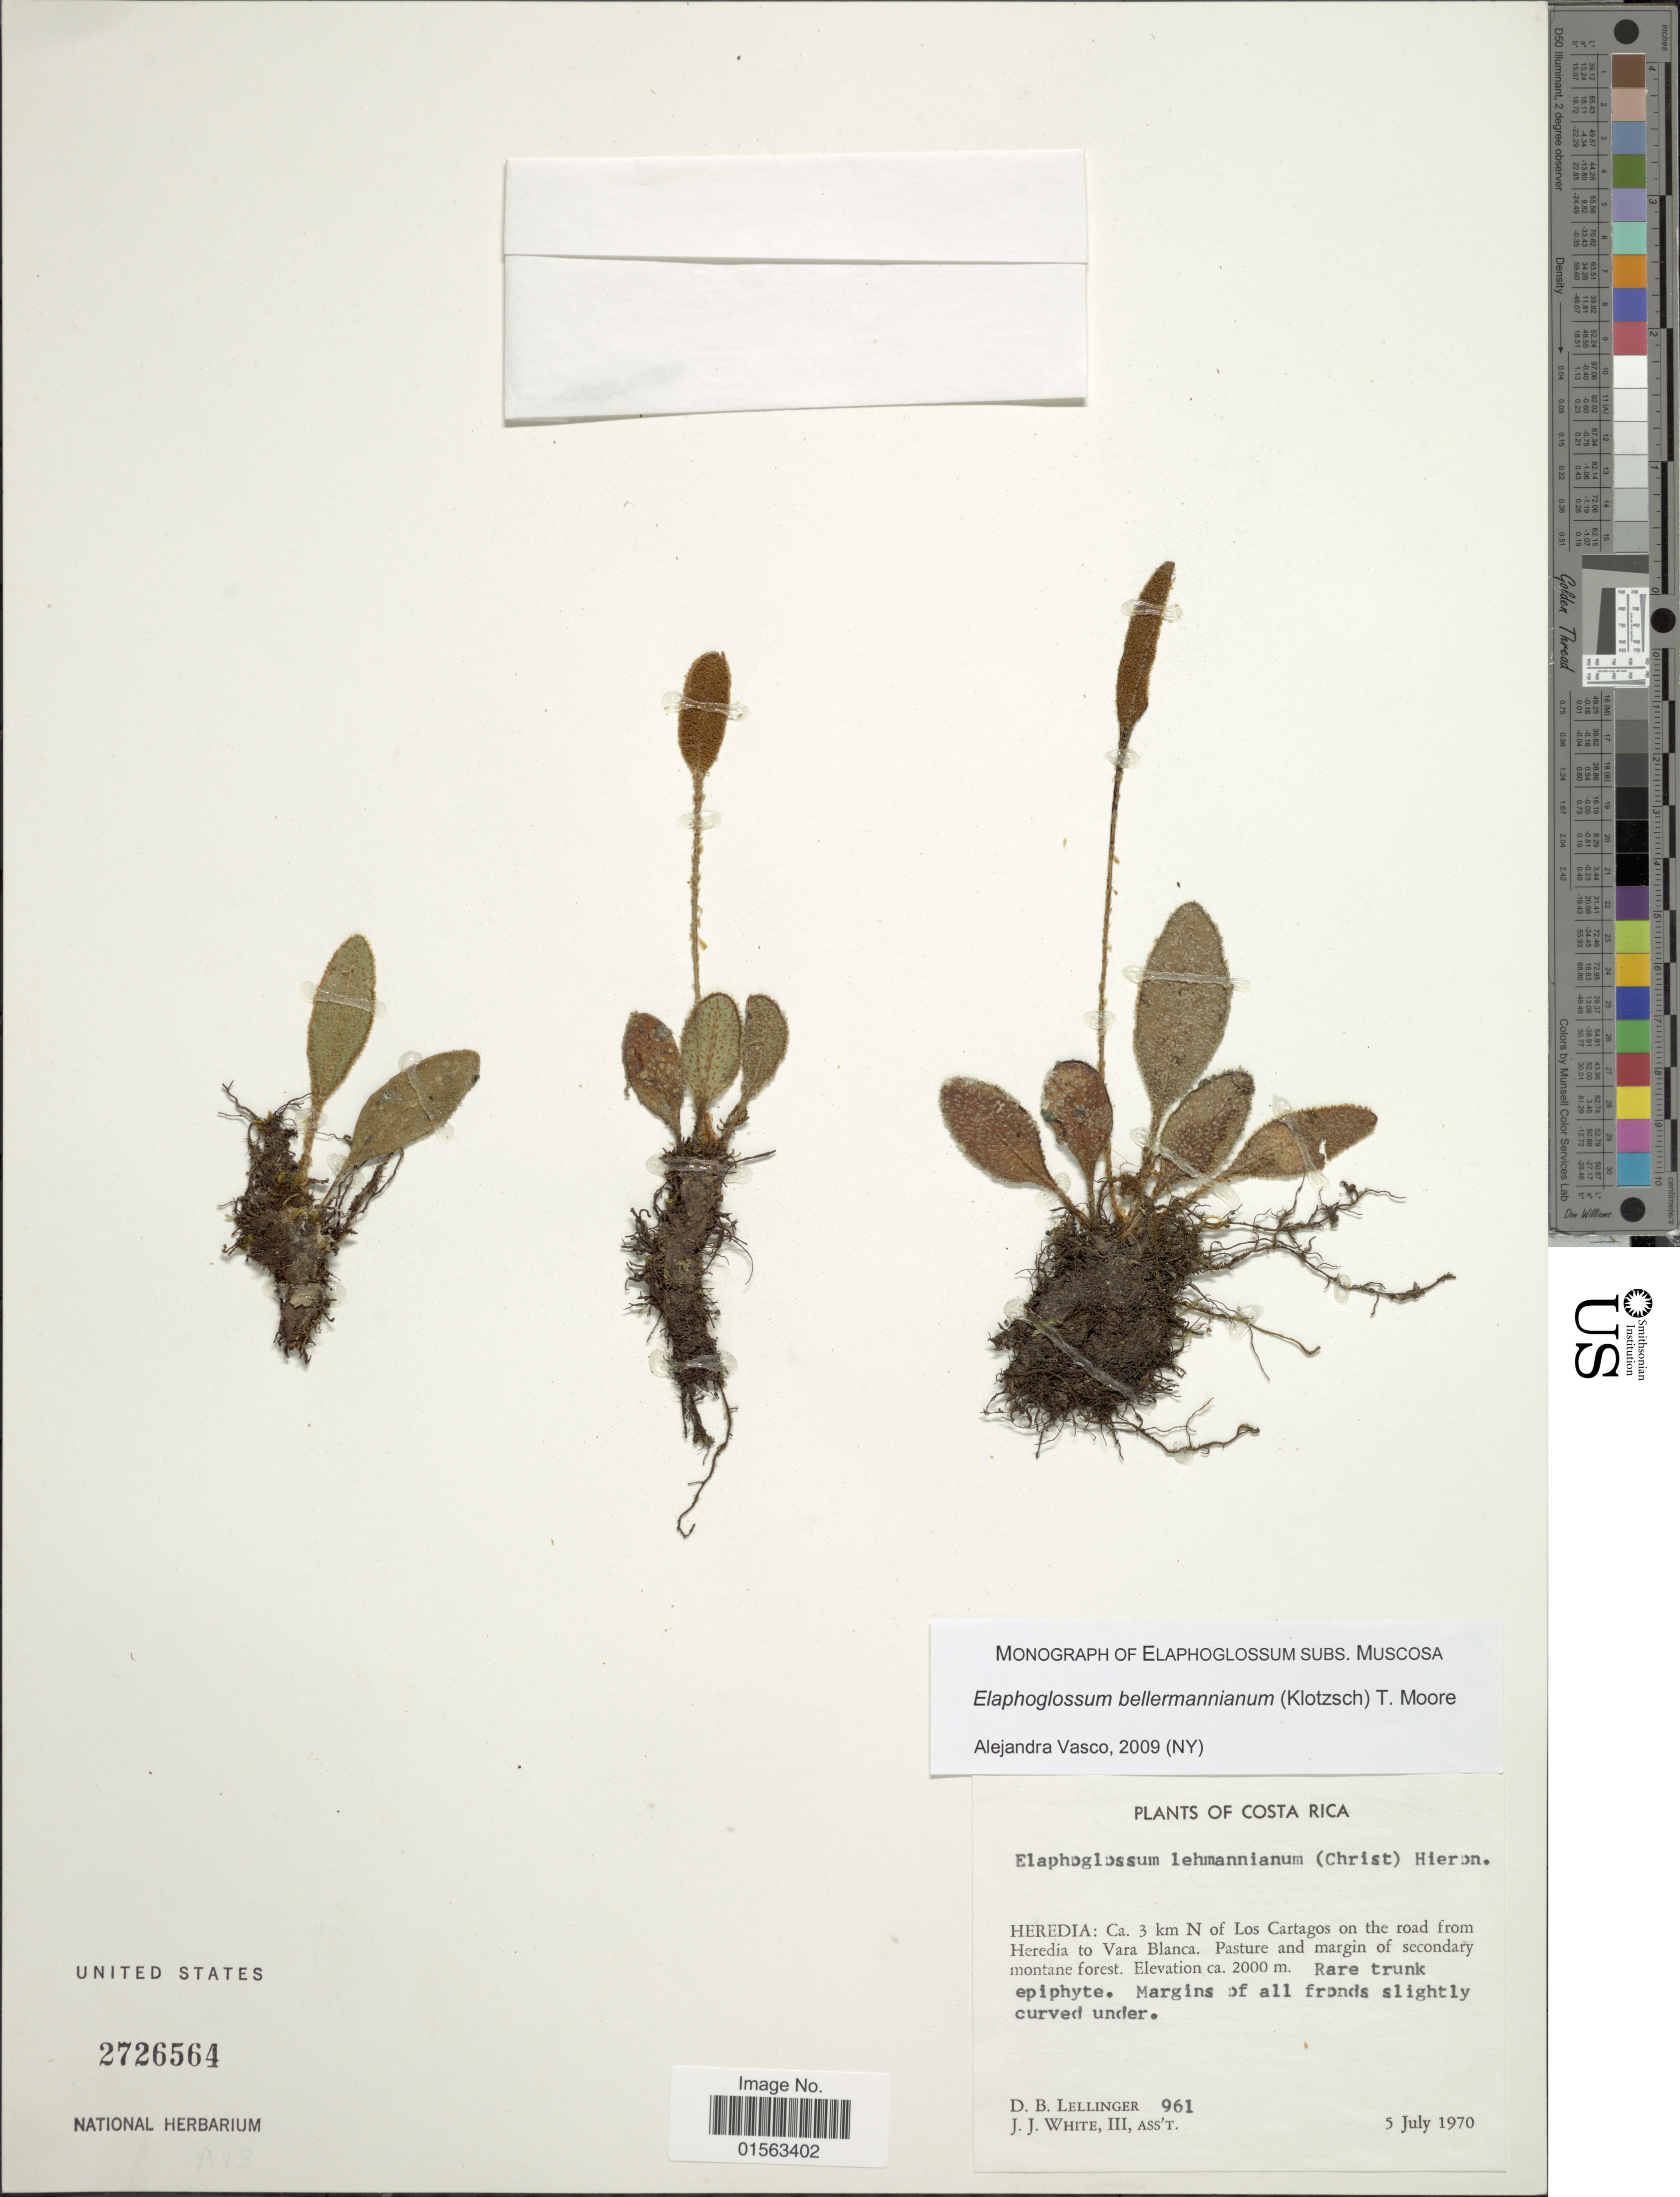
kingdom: Plantae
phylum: Tracheophyta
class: Polypodiopsida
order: Polypodiales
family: Dryopteridaceae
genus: Elaphoglossum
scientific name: Elaphoglossum bellermannianum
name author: (Klotzsch) T. Moore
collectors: D. B. Lellinger & J. J. White III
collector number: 961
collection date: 1970-07-05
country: Costa Rica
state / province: Heredia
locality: Heredia: Ca. 3 km N of Los Cartagos on the orad from Heredia to Vara Blanca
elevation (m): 2000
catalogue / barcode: US 2726564